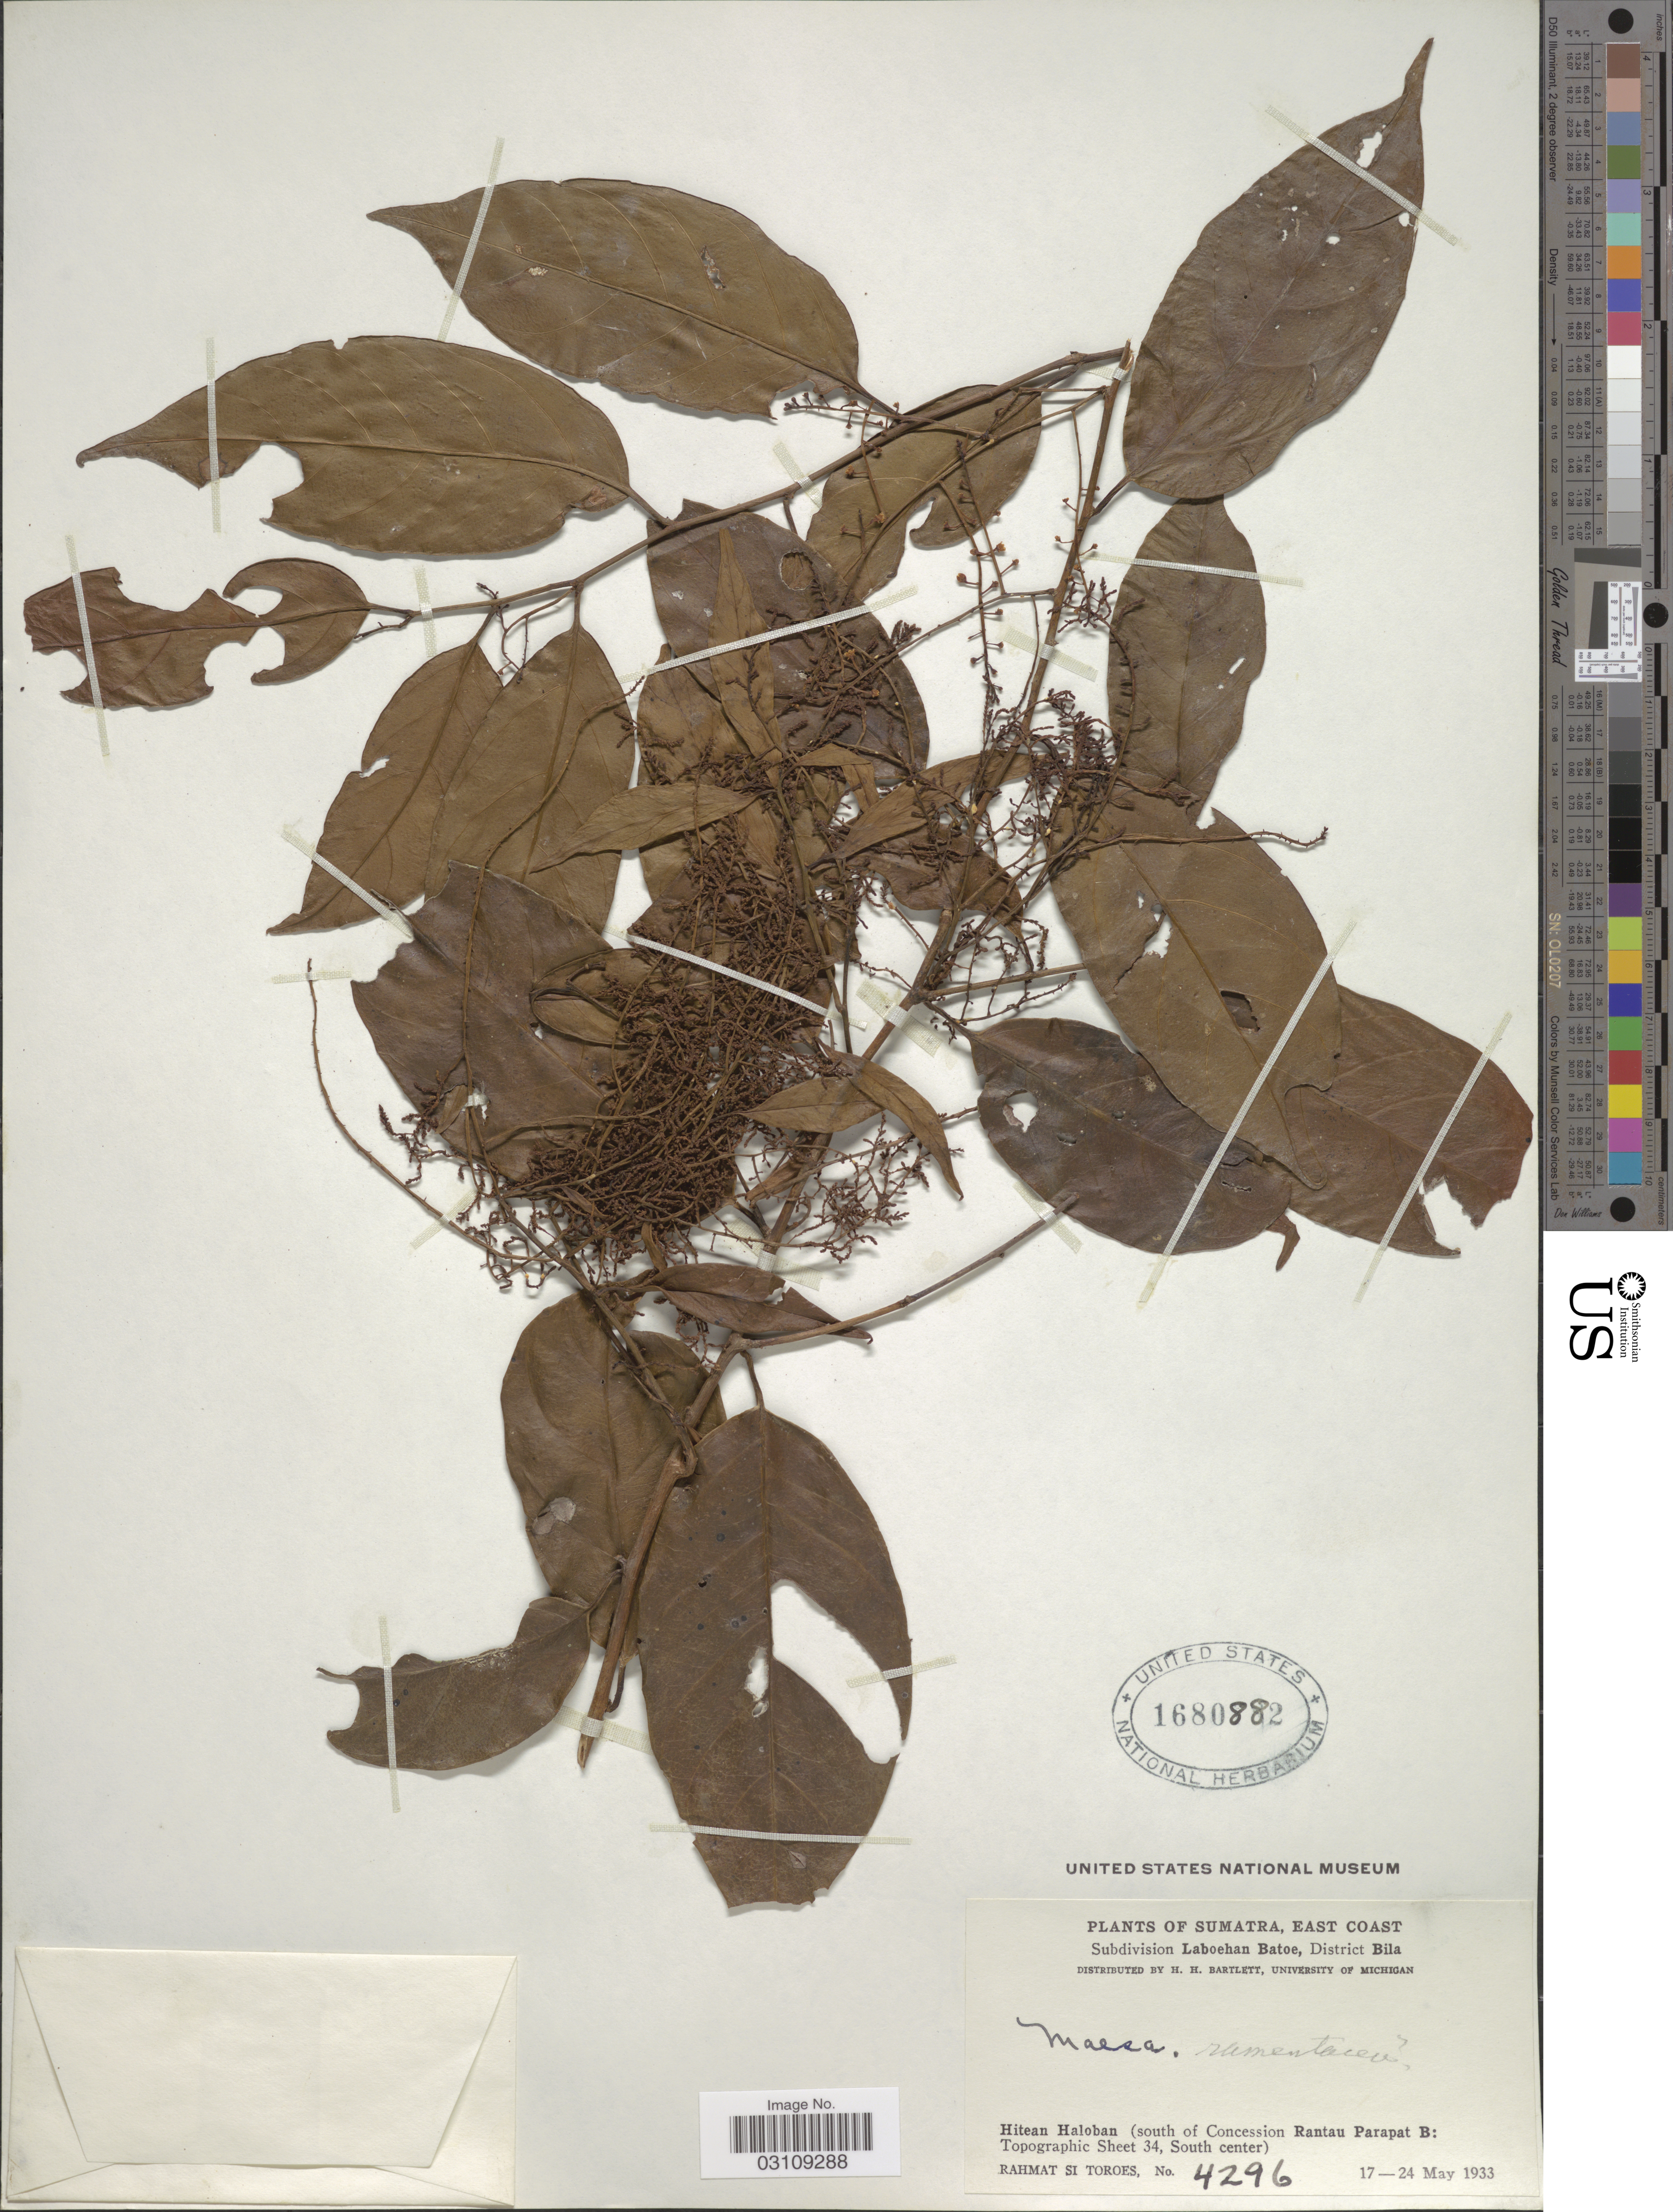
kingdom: Plantae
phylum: Tracheophyta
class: Magnoliopsida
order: Ericales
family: Primulaceae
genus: Maesa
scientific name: Maesa ramentacea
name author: (Roxb.) A. DC.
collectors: Rahmat Si Boeea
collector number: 4296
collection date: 1933-05-17/1933-05-24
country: Indonesia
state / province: Sumatra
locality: East Coast. Subdivision Laboehan Batoe, District Bila. Hitean Haloban (south of Concession Rantau Parapat B: Topographic Sheet 34, South center).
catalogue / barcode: US 1680882